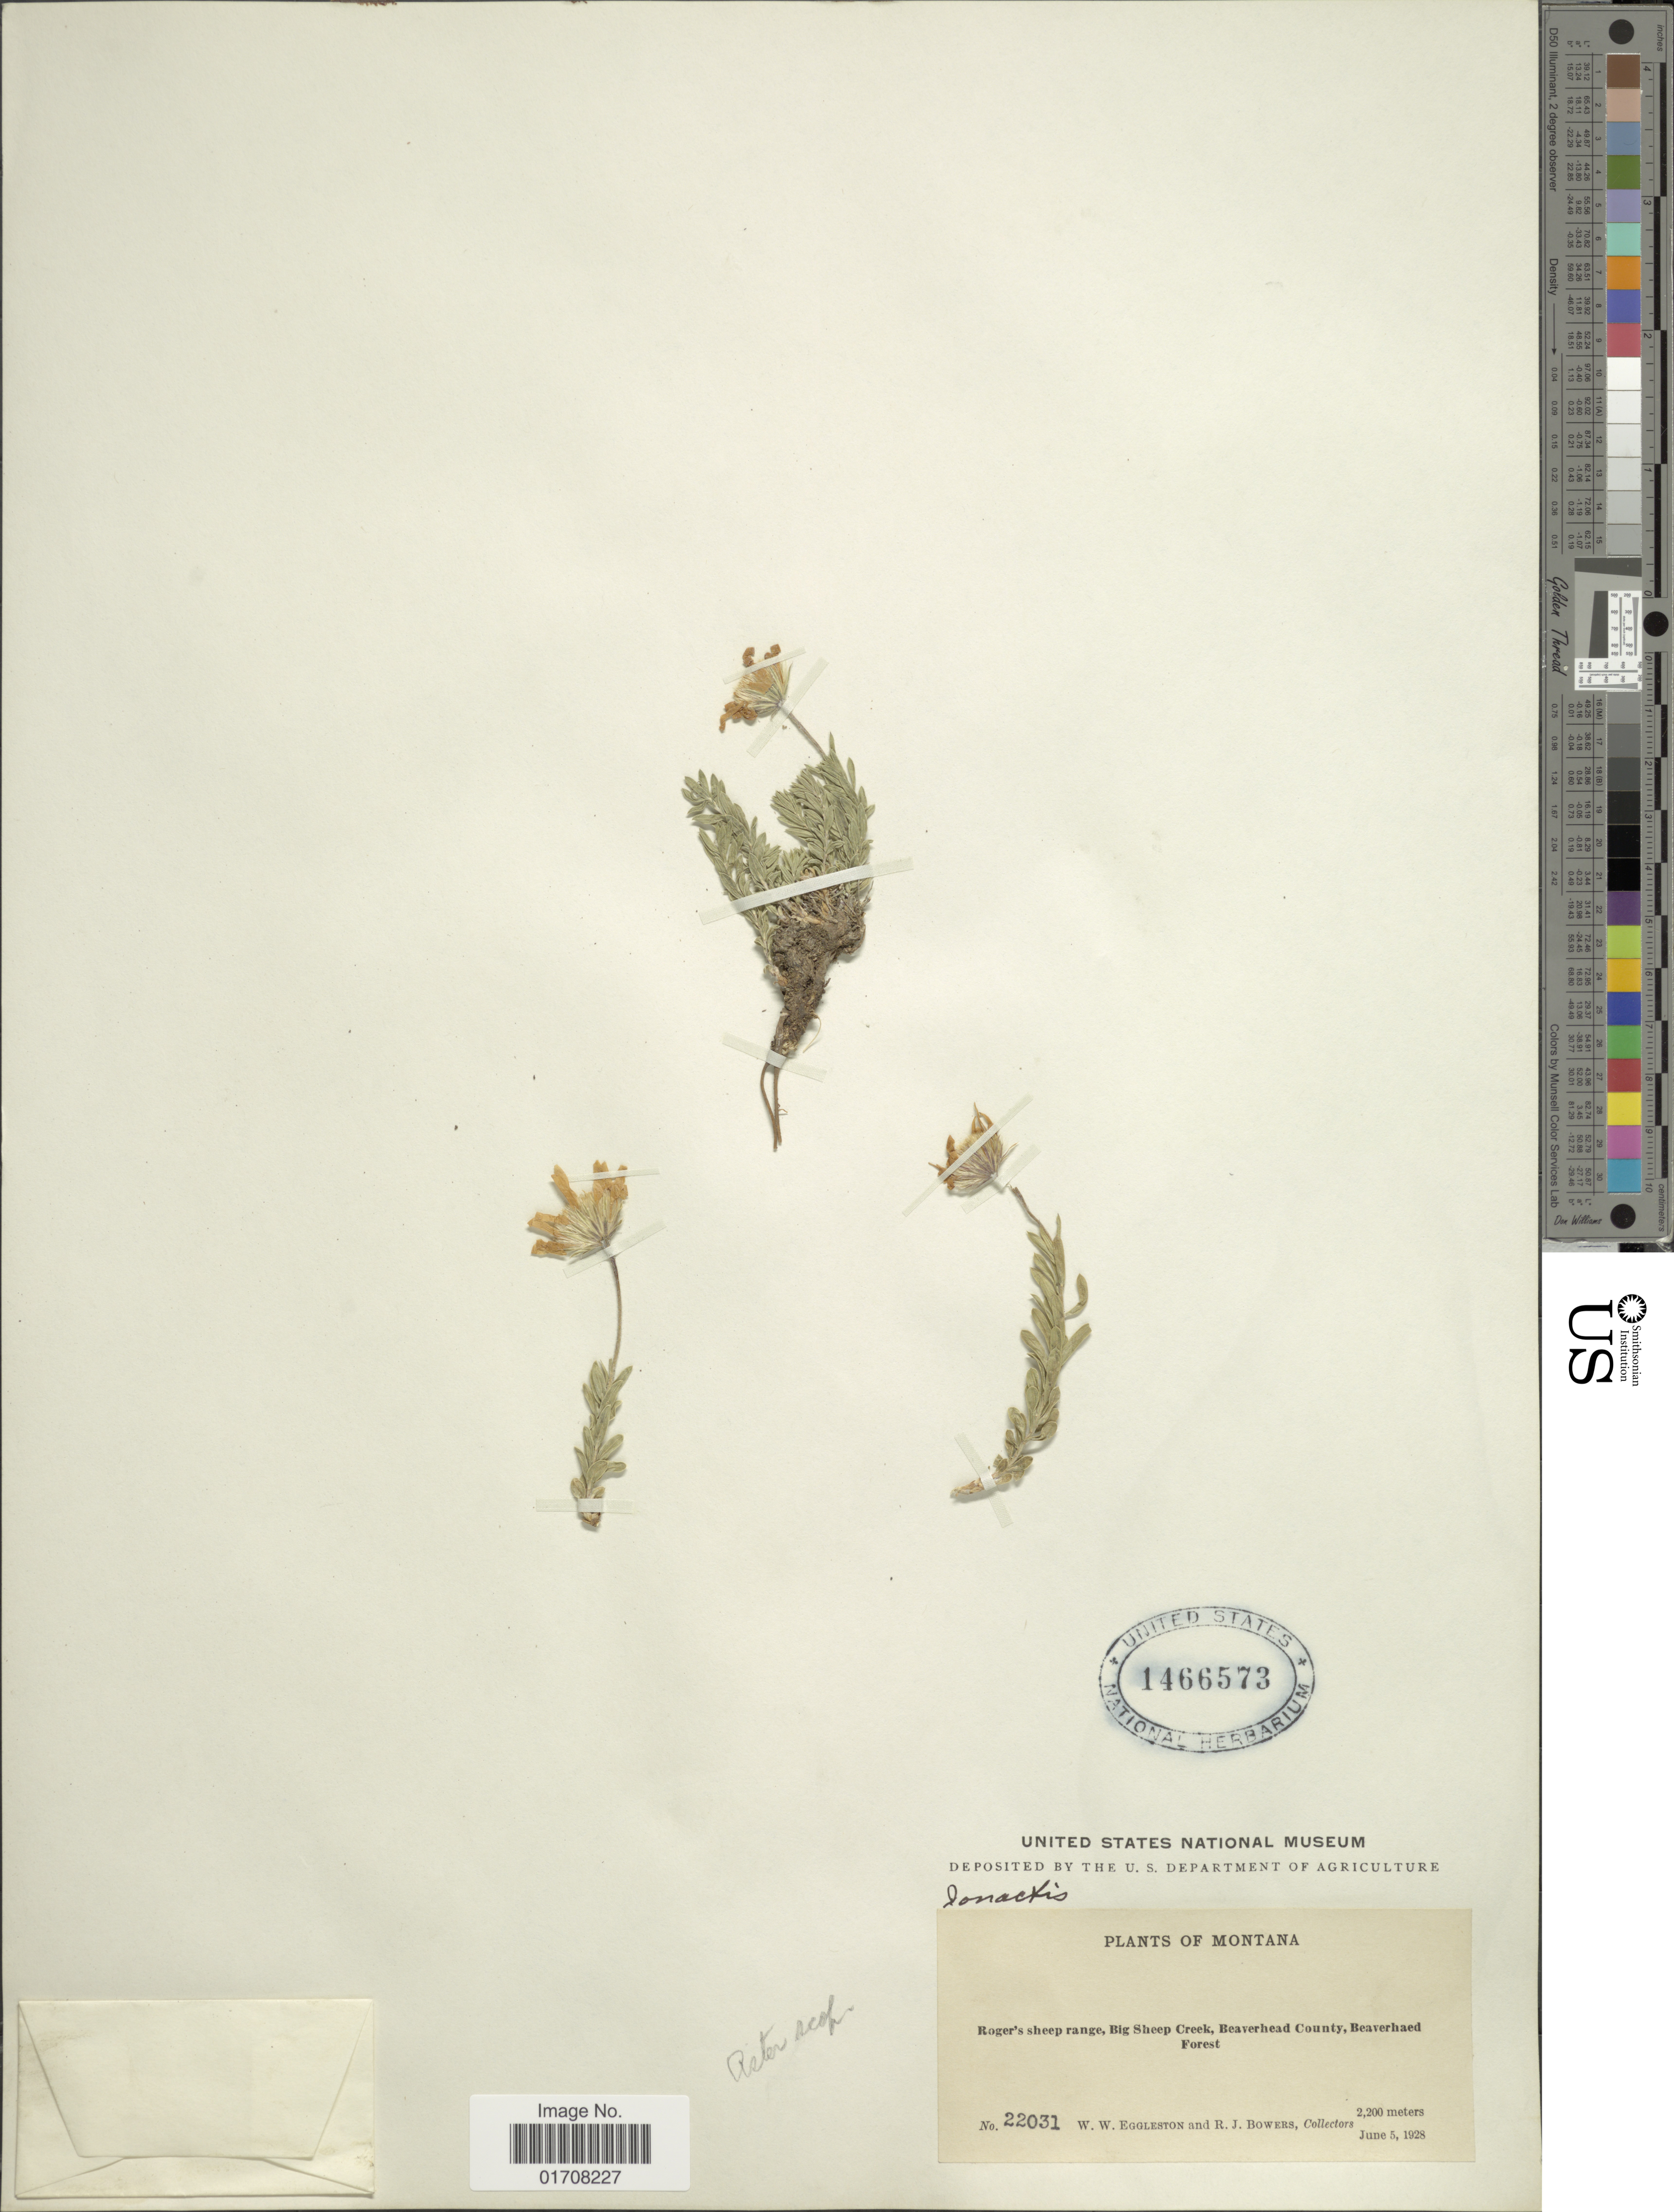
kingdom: Plantae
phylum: Tracheophyta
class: Magnoliopsida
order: Asterales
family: Asteraceae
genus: Ionactis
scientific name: Ionactis stenomeres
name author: (A. Gray) Greene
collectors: W. W. Eggleston & R. Bowers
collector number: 22031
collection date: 1928-06-05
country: United States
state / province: Montana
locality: Roger's sheep range, Big Sheep Creek, Beaverhead County, Beaverhead Forest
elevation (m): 2200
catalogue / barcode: US 1466573